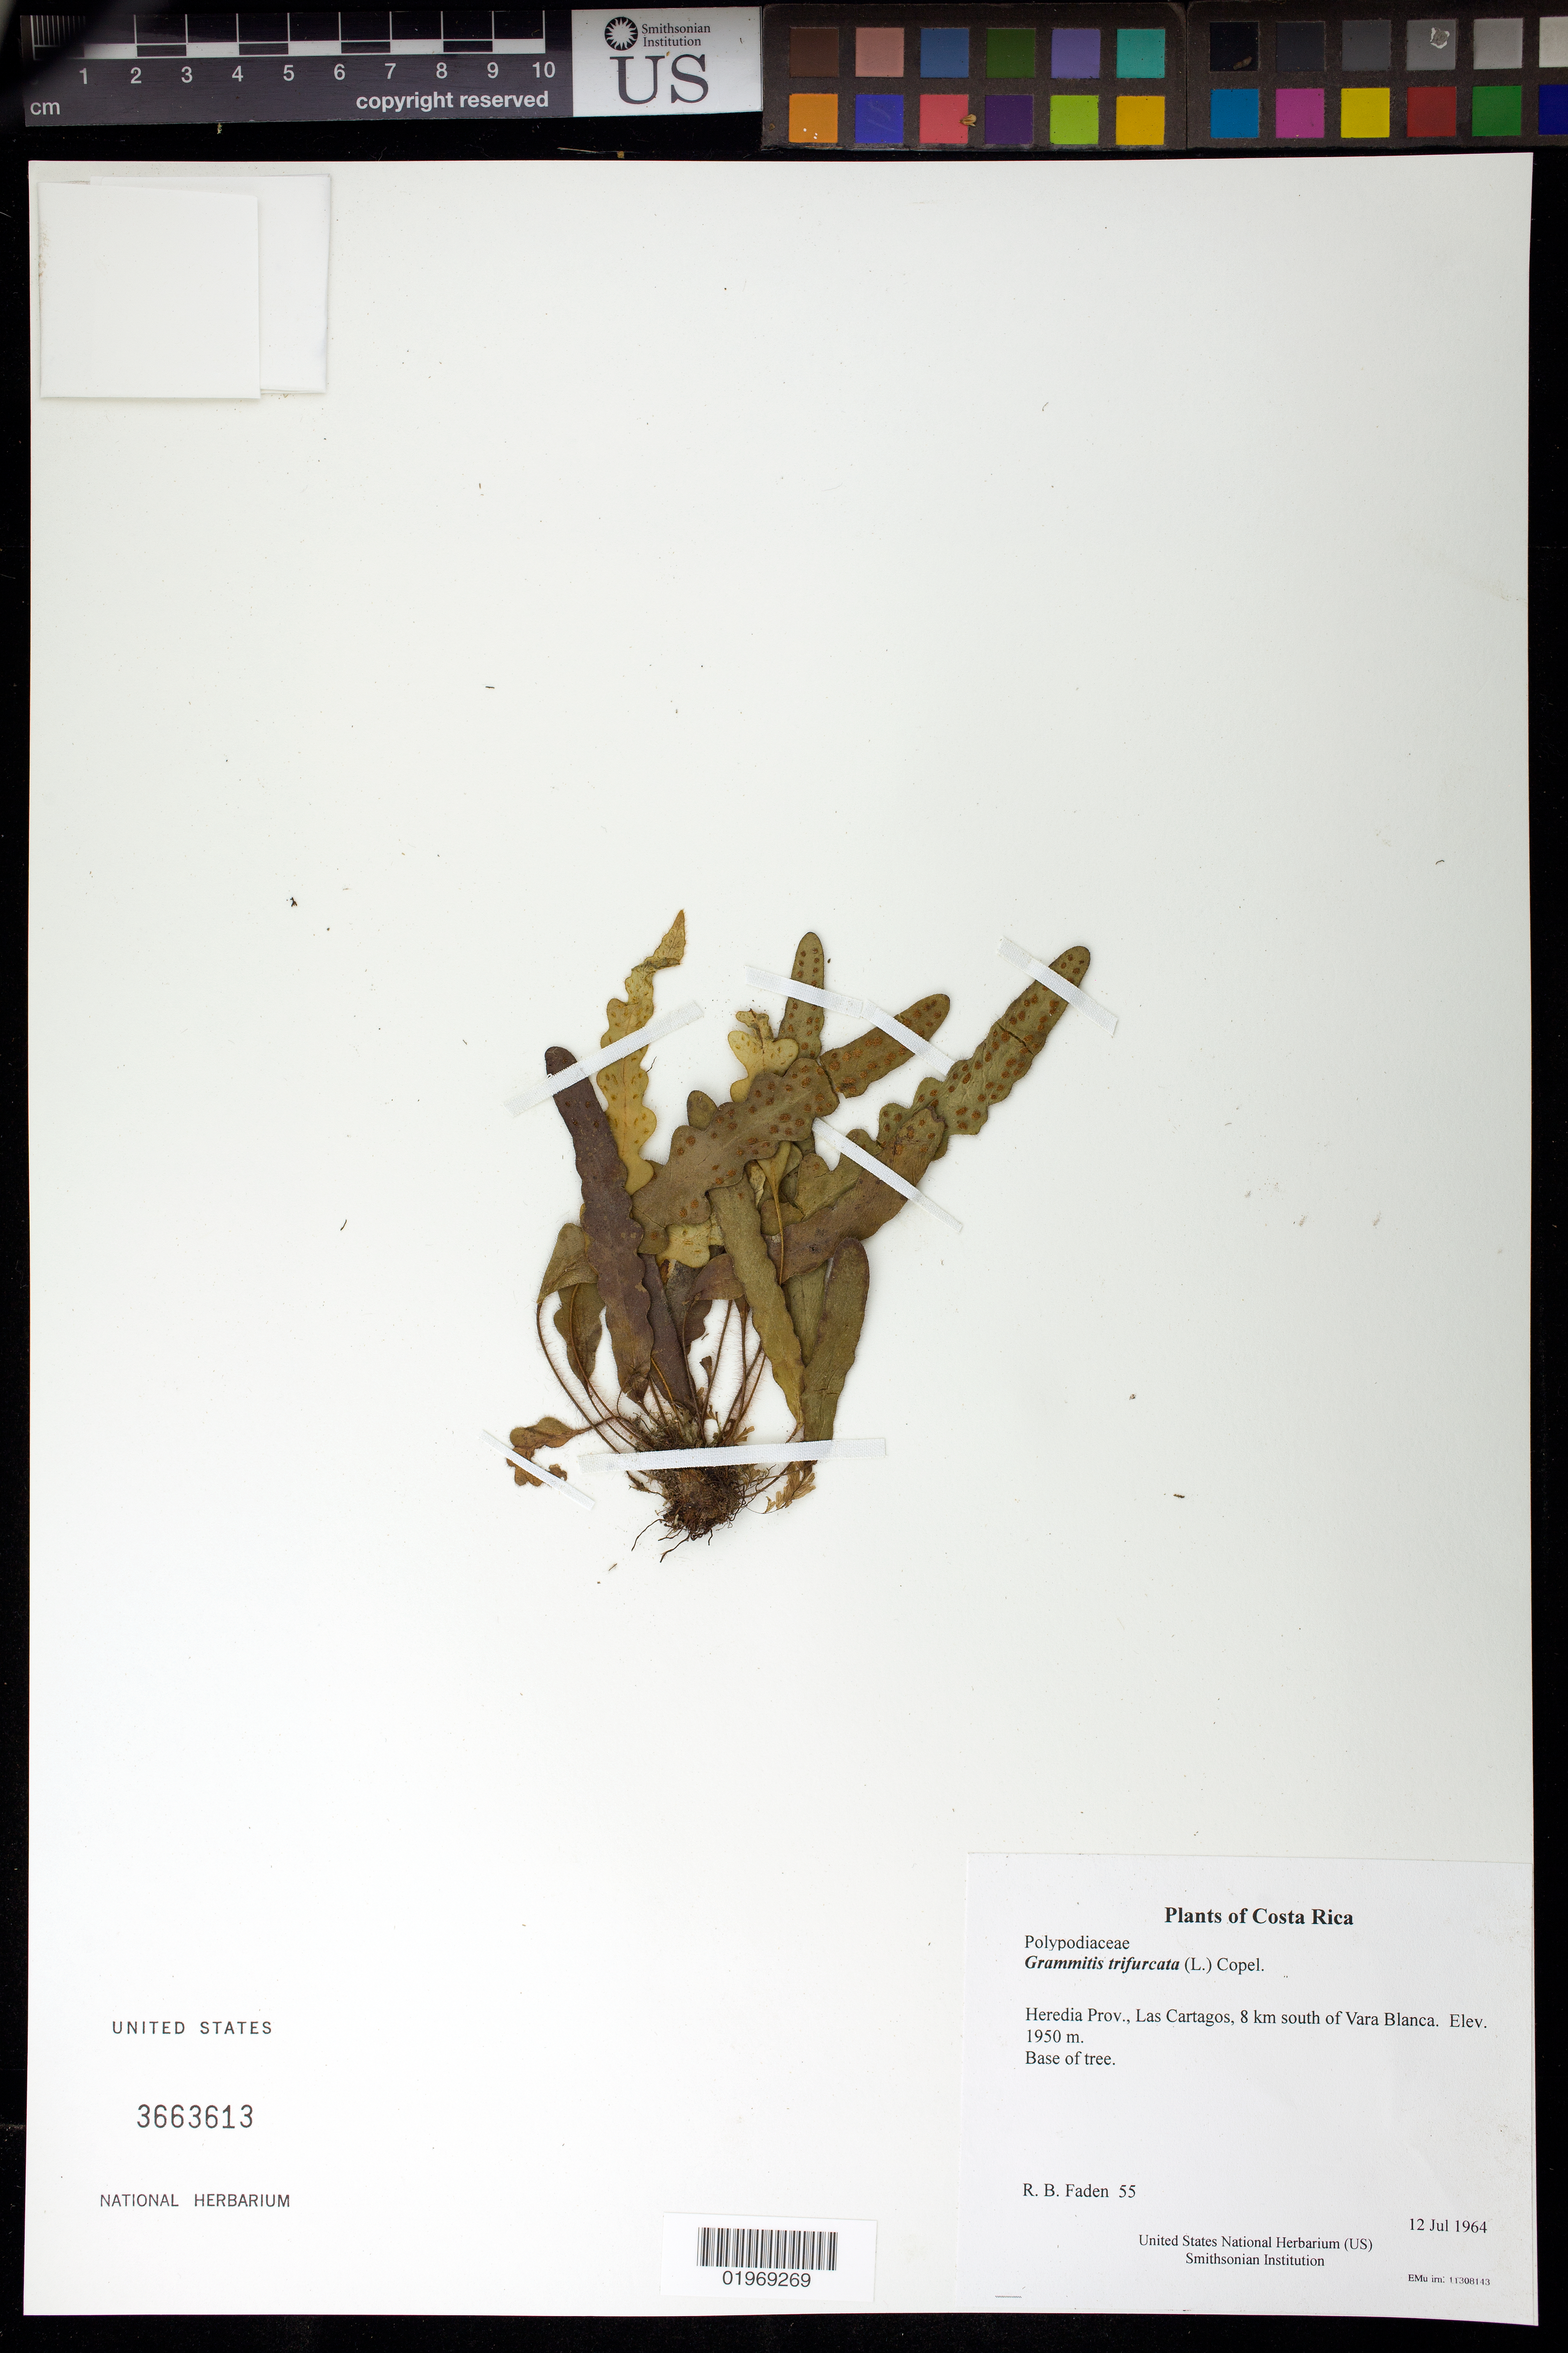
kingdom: Plantae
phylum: Tracheophyta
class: Polypodiopsida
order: Polypodiales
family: Polypodiaceae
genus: Grammitis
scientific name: Grammitis trifurcata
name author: (L.) Copel.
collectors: R. B. Faden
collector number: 55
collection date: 1964-07-12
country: Costa Rica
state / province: Heredia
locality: Las Cartagos, 8 km south of Vara Blanca.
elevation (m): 1950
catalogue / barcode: US 3663613